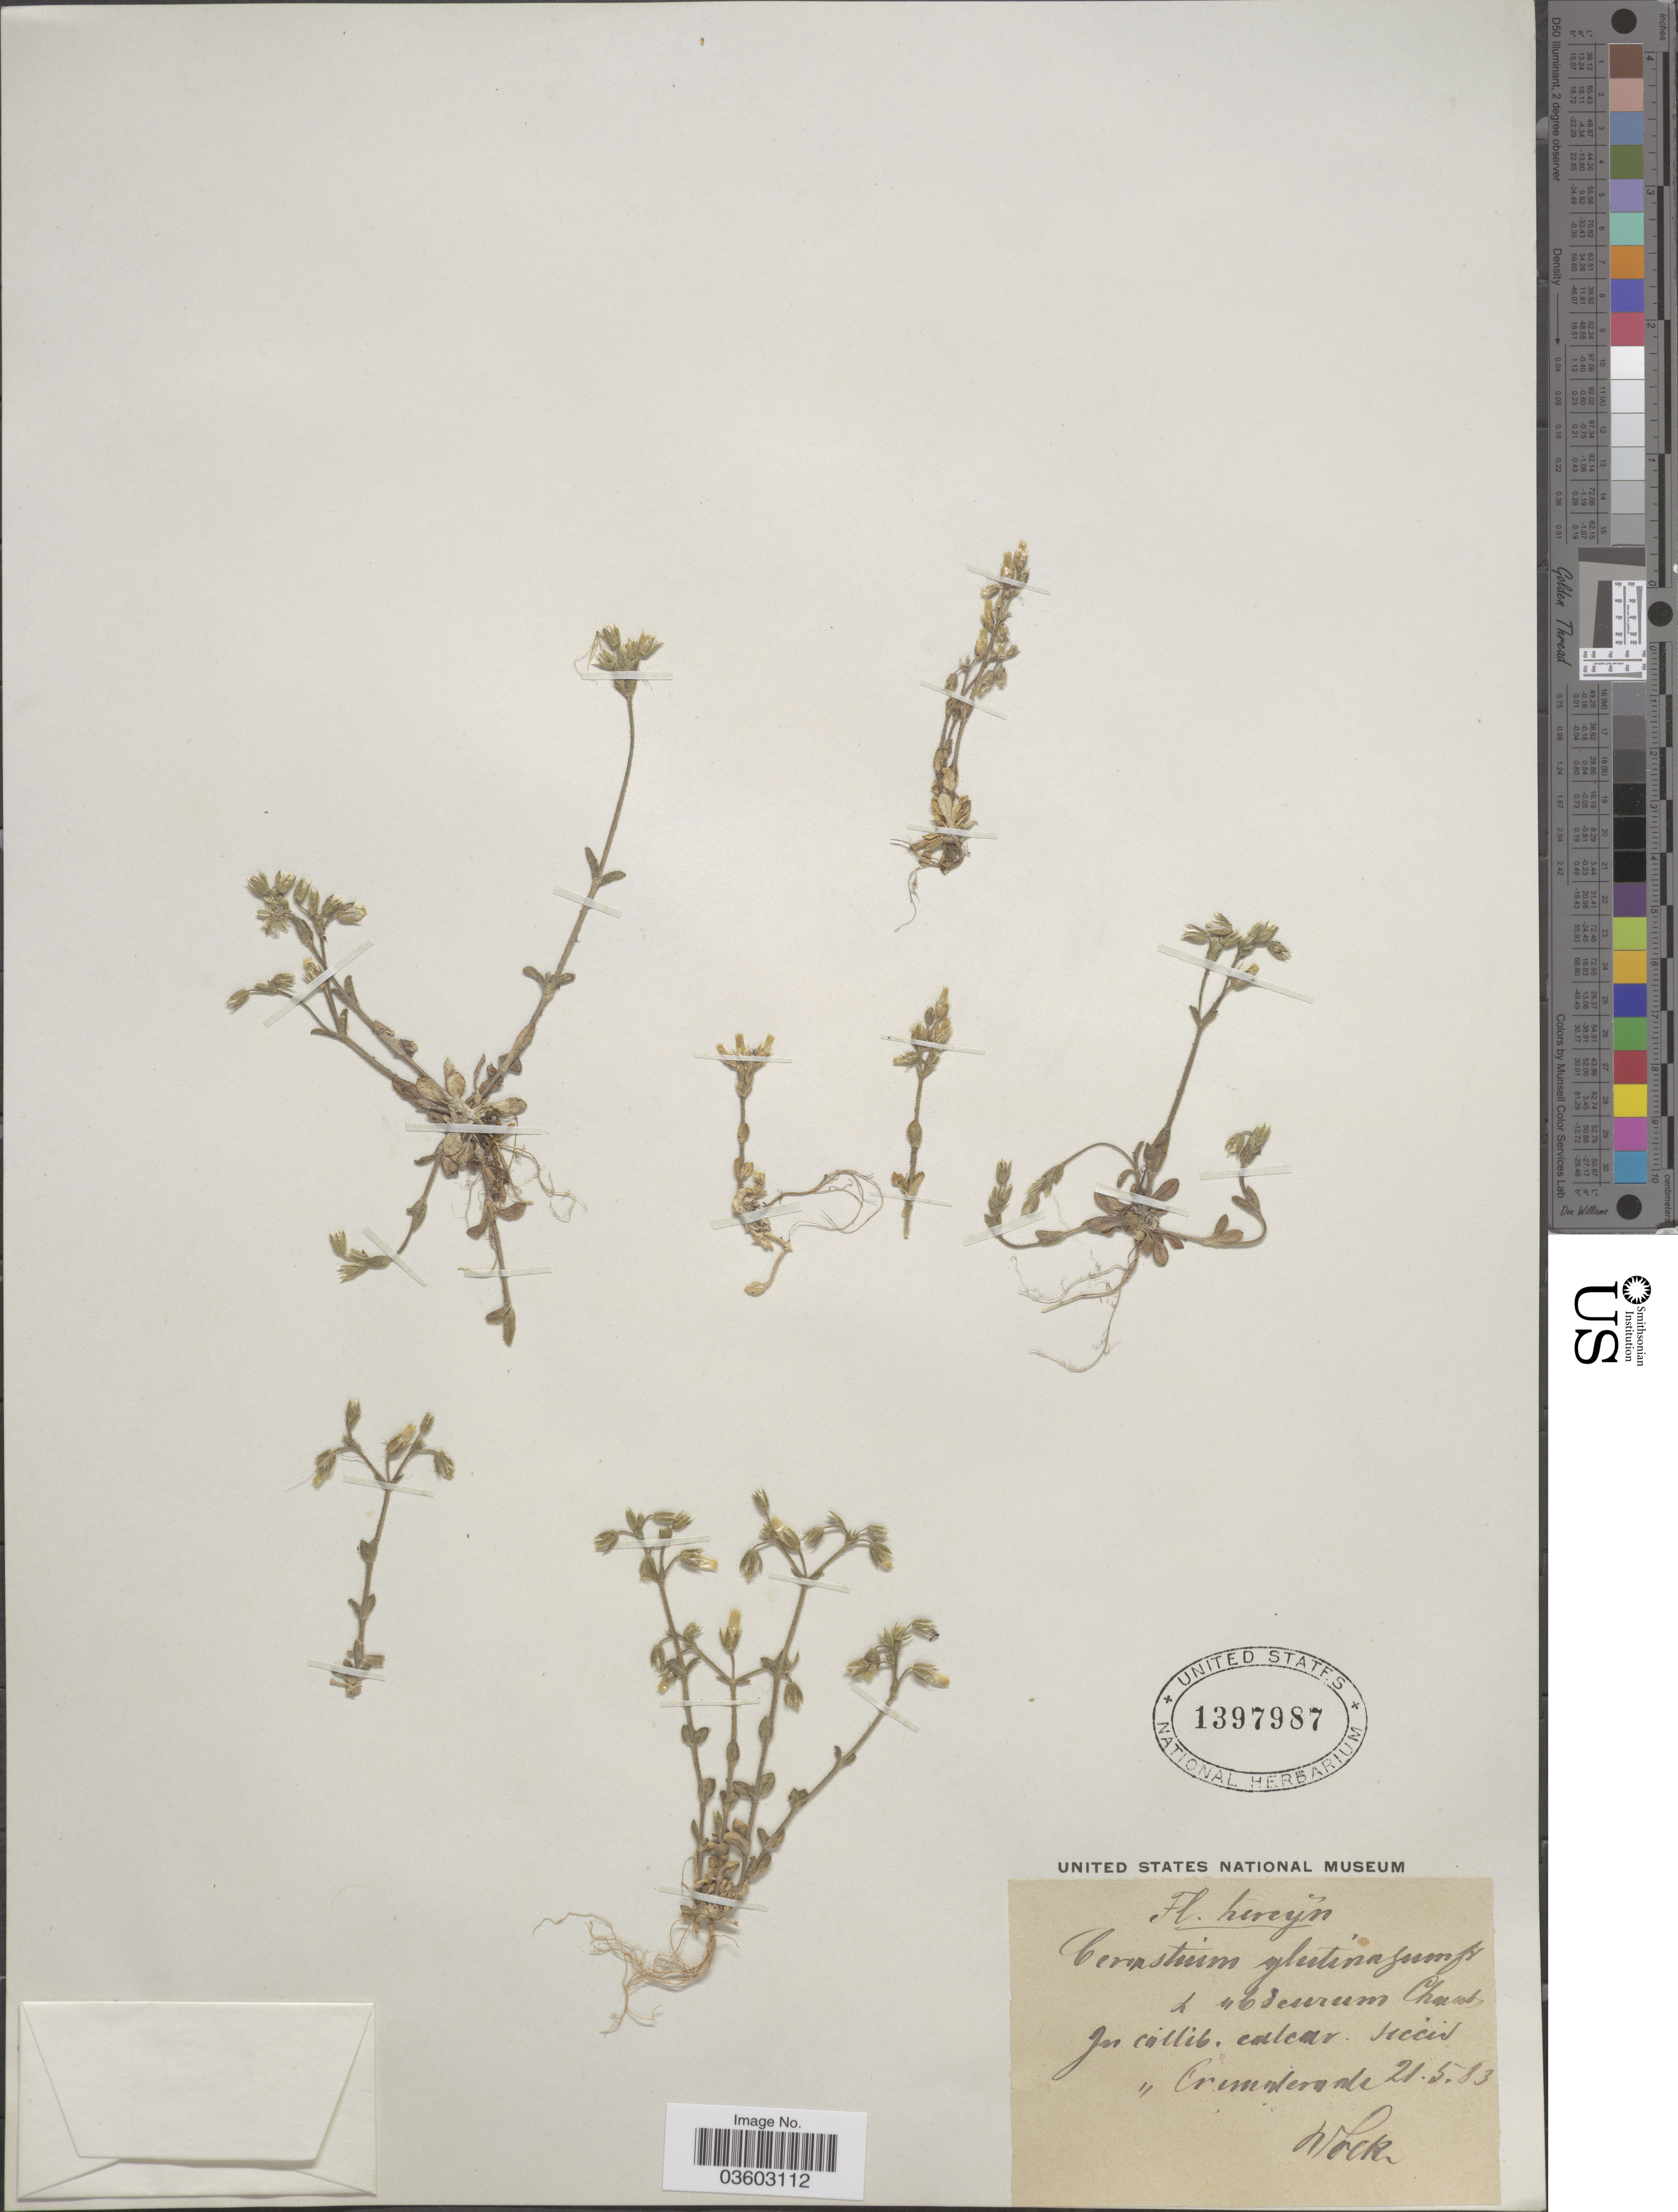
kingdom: Plantae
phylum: Tracheophyta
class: Magnoliopsida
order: Caryophyllales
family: Caryophyllaceae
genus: Cerastium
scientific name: Cerastium glutinosum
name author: Fr. a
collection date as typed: Transcribed d/m/y: 21/5/83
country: Germany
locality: Hercyn. Crummerade. [interpreted]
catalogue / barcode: US 1397987